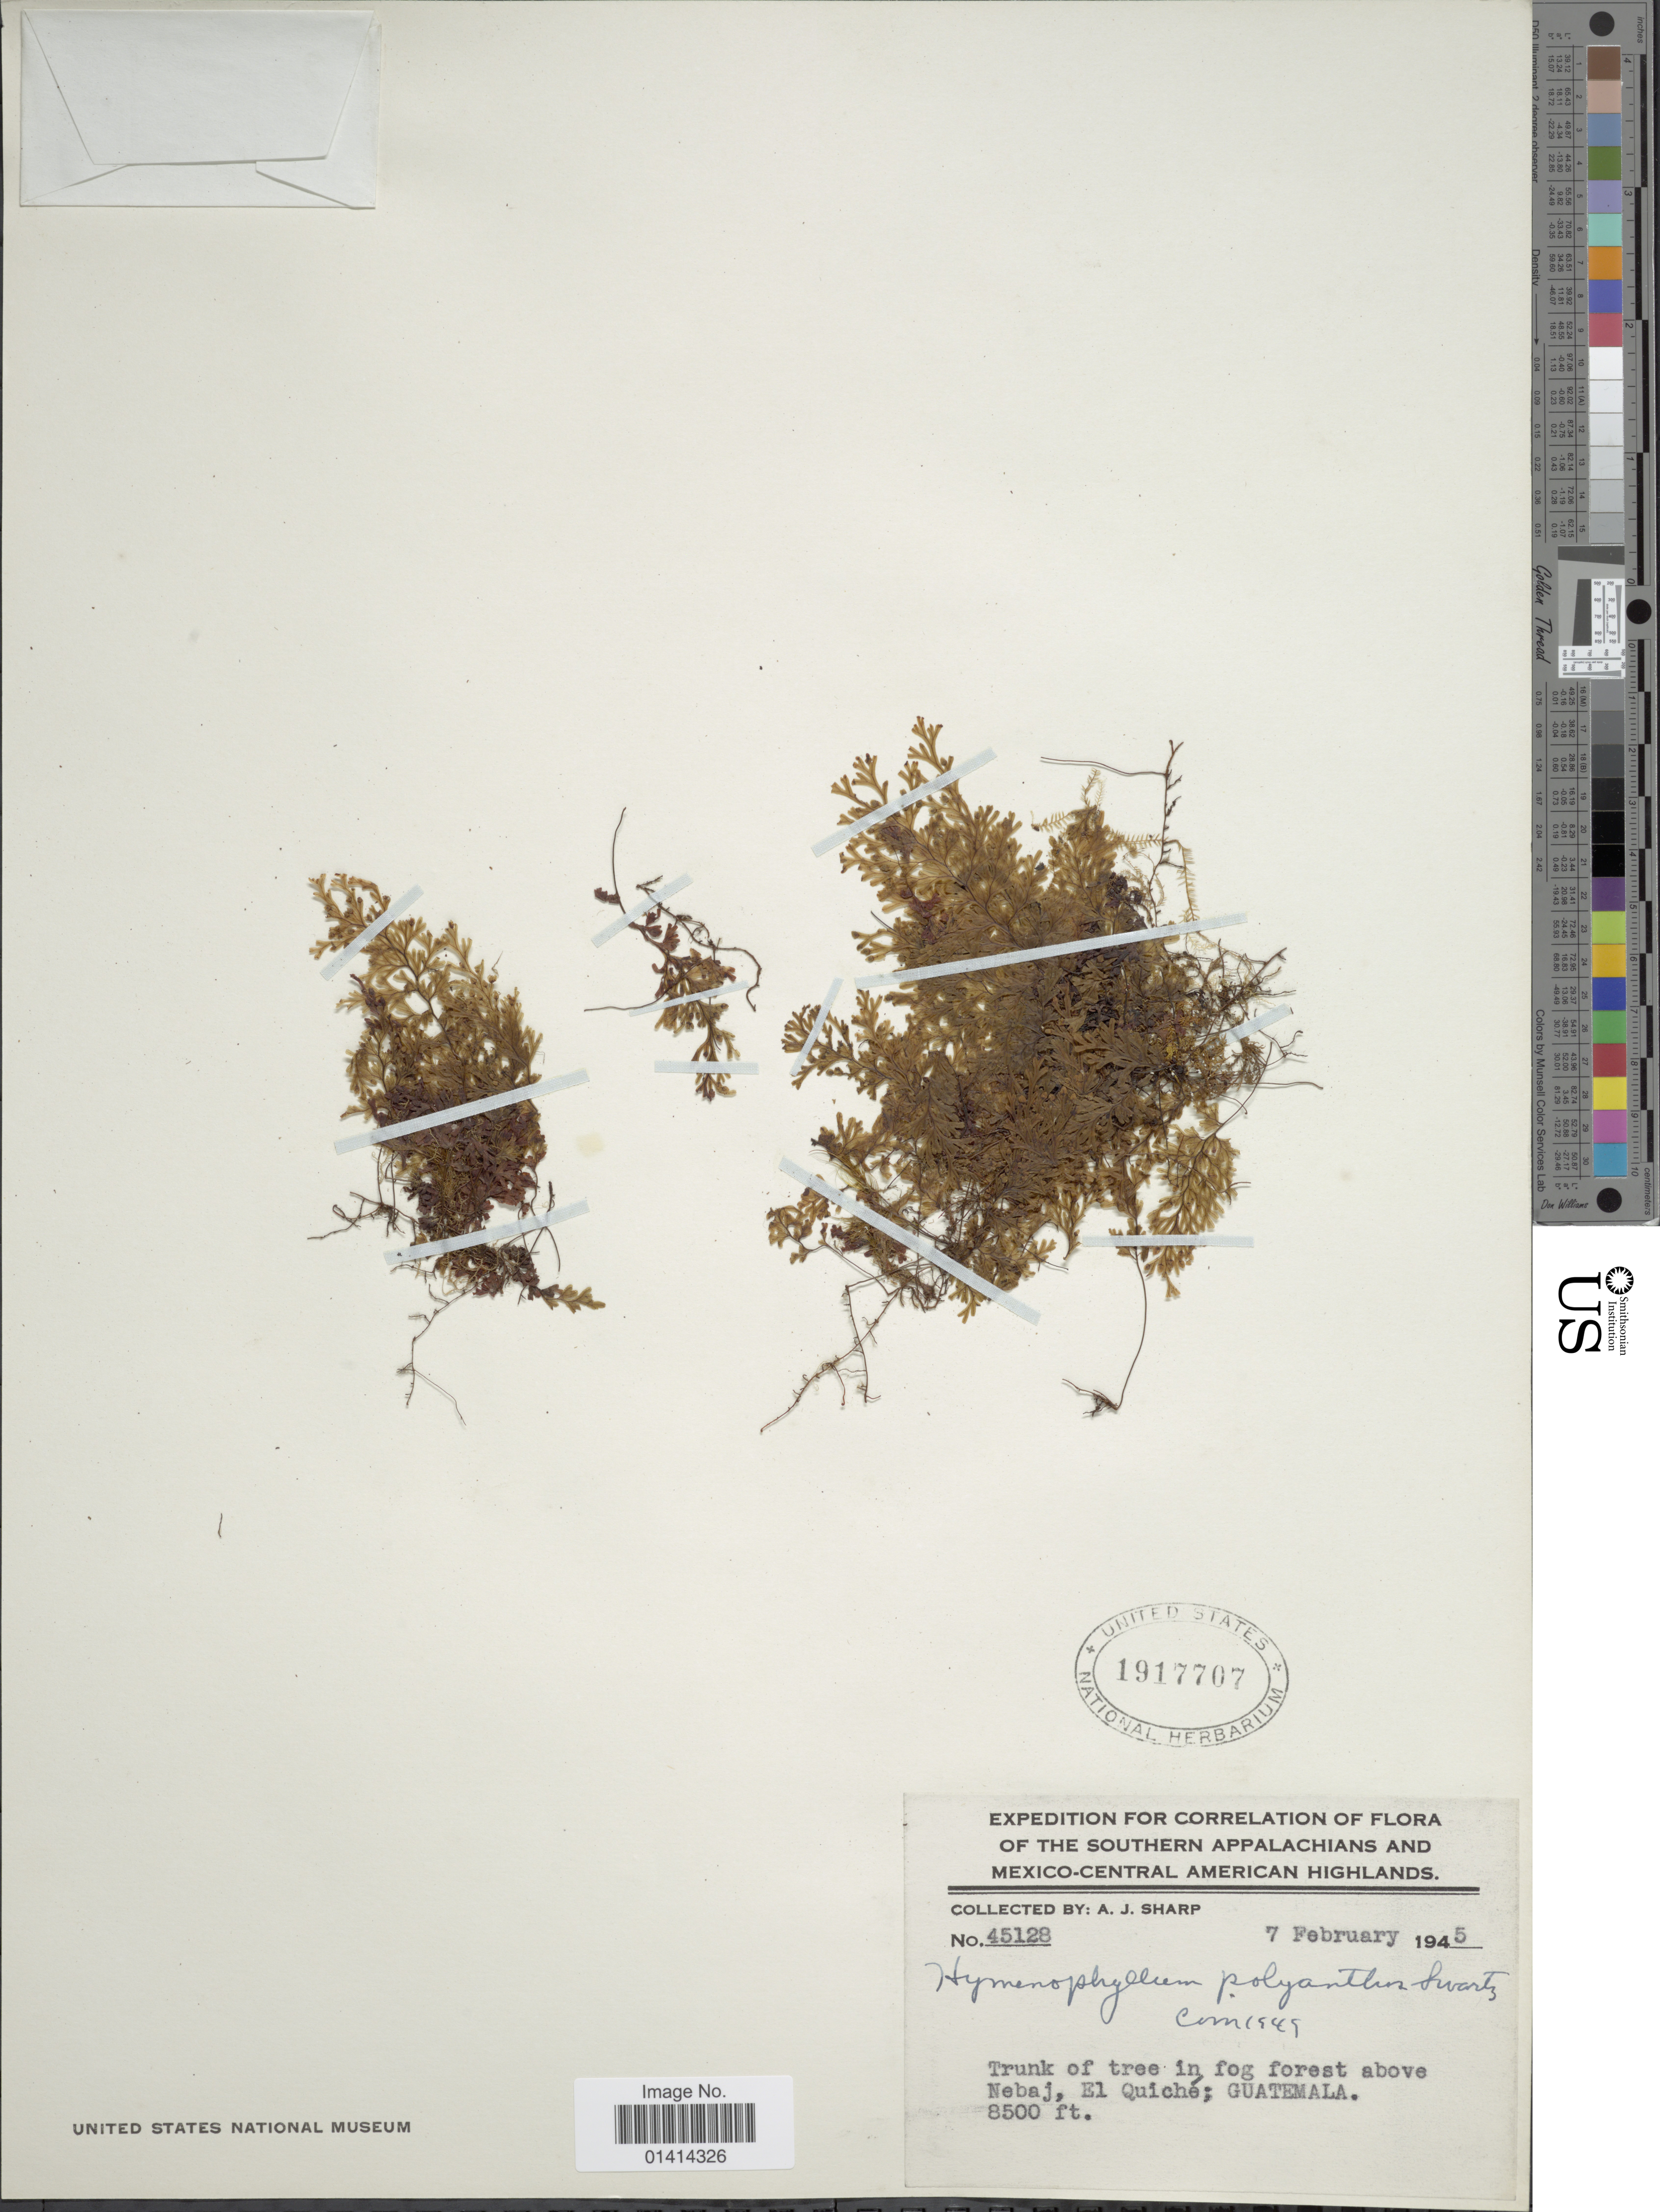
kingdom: Plantae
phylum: Tracheophyta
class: Polypodiopsida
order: Hymenophyllales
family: Hymenophyllaceae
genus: Hymenophyllum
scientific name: Hymenophyllum polyanthos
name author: (Sw.) Sw.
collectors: A. J. Sharp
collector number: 45128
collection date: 1945-02-07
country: Guatemala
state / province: El Quiché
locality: In fog forest above Nebaj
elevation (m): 2591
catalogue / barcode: US 1917707